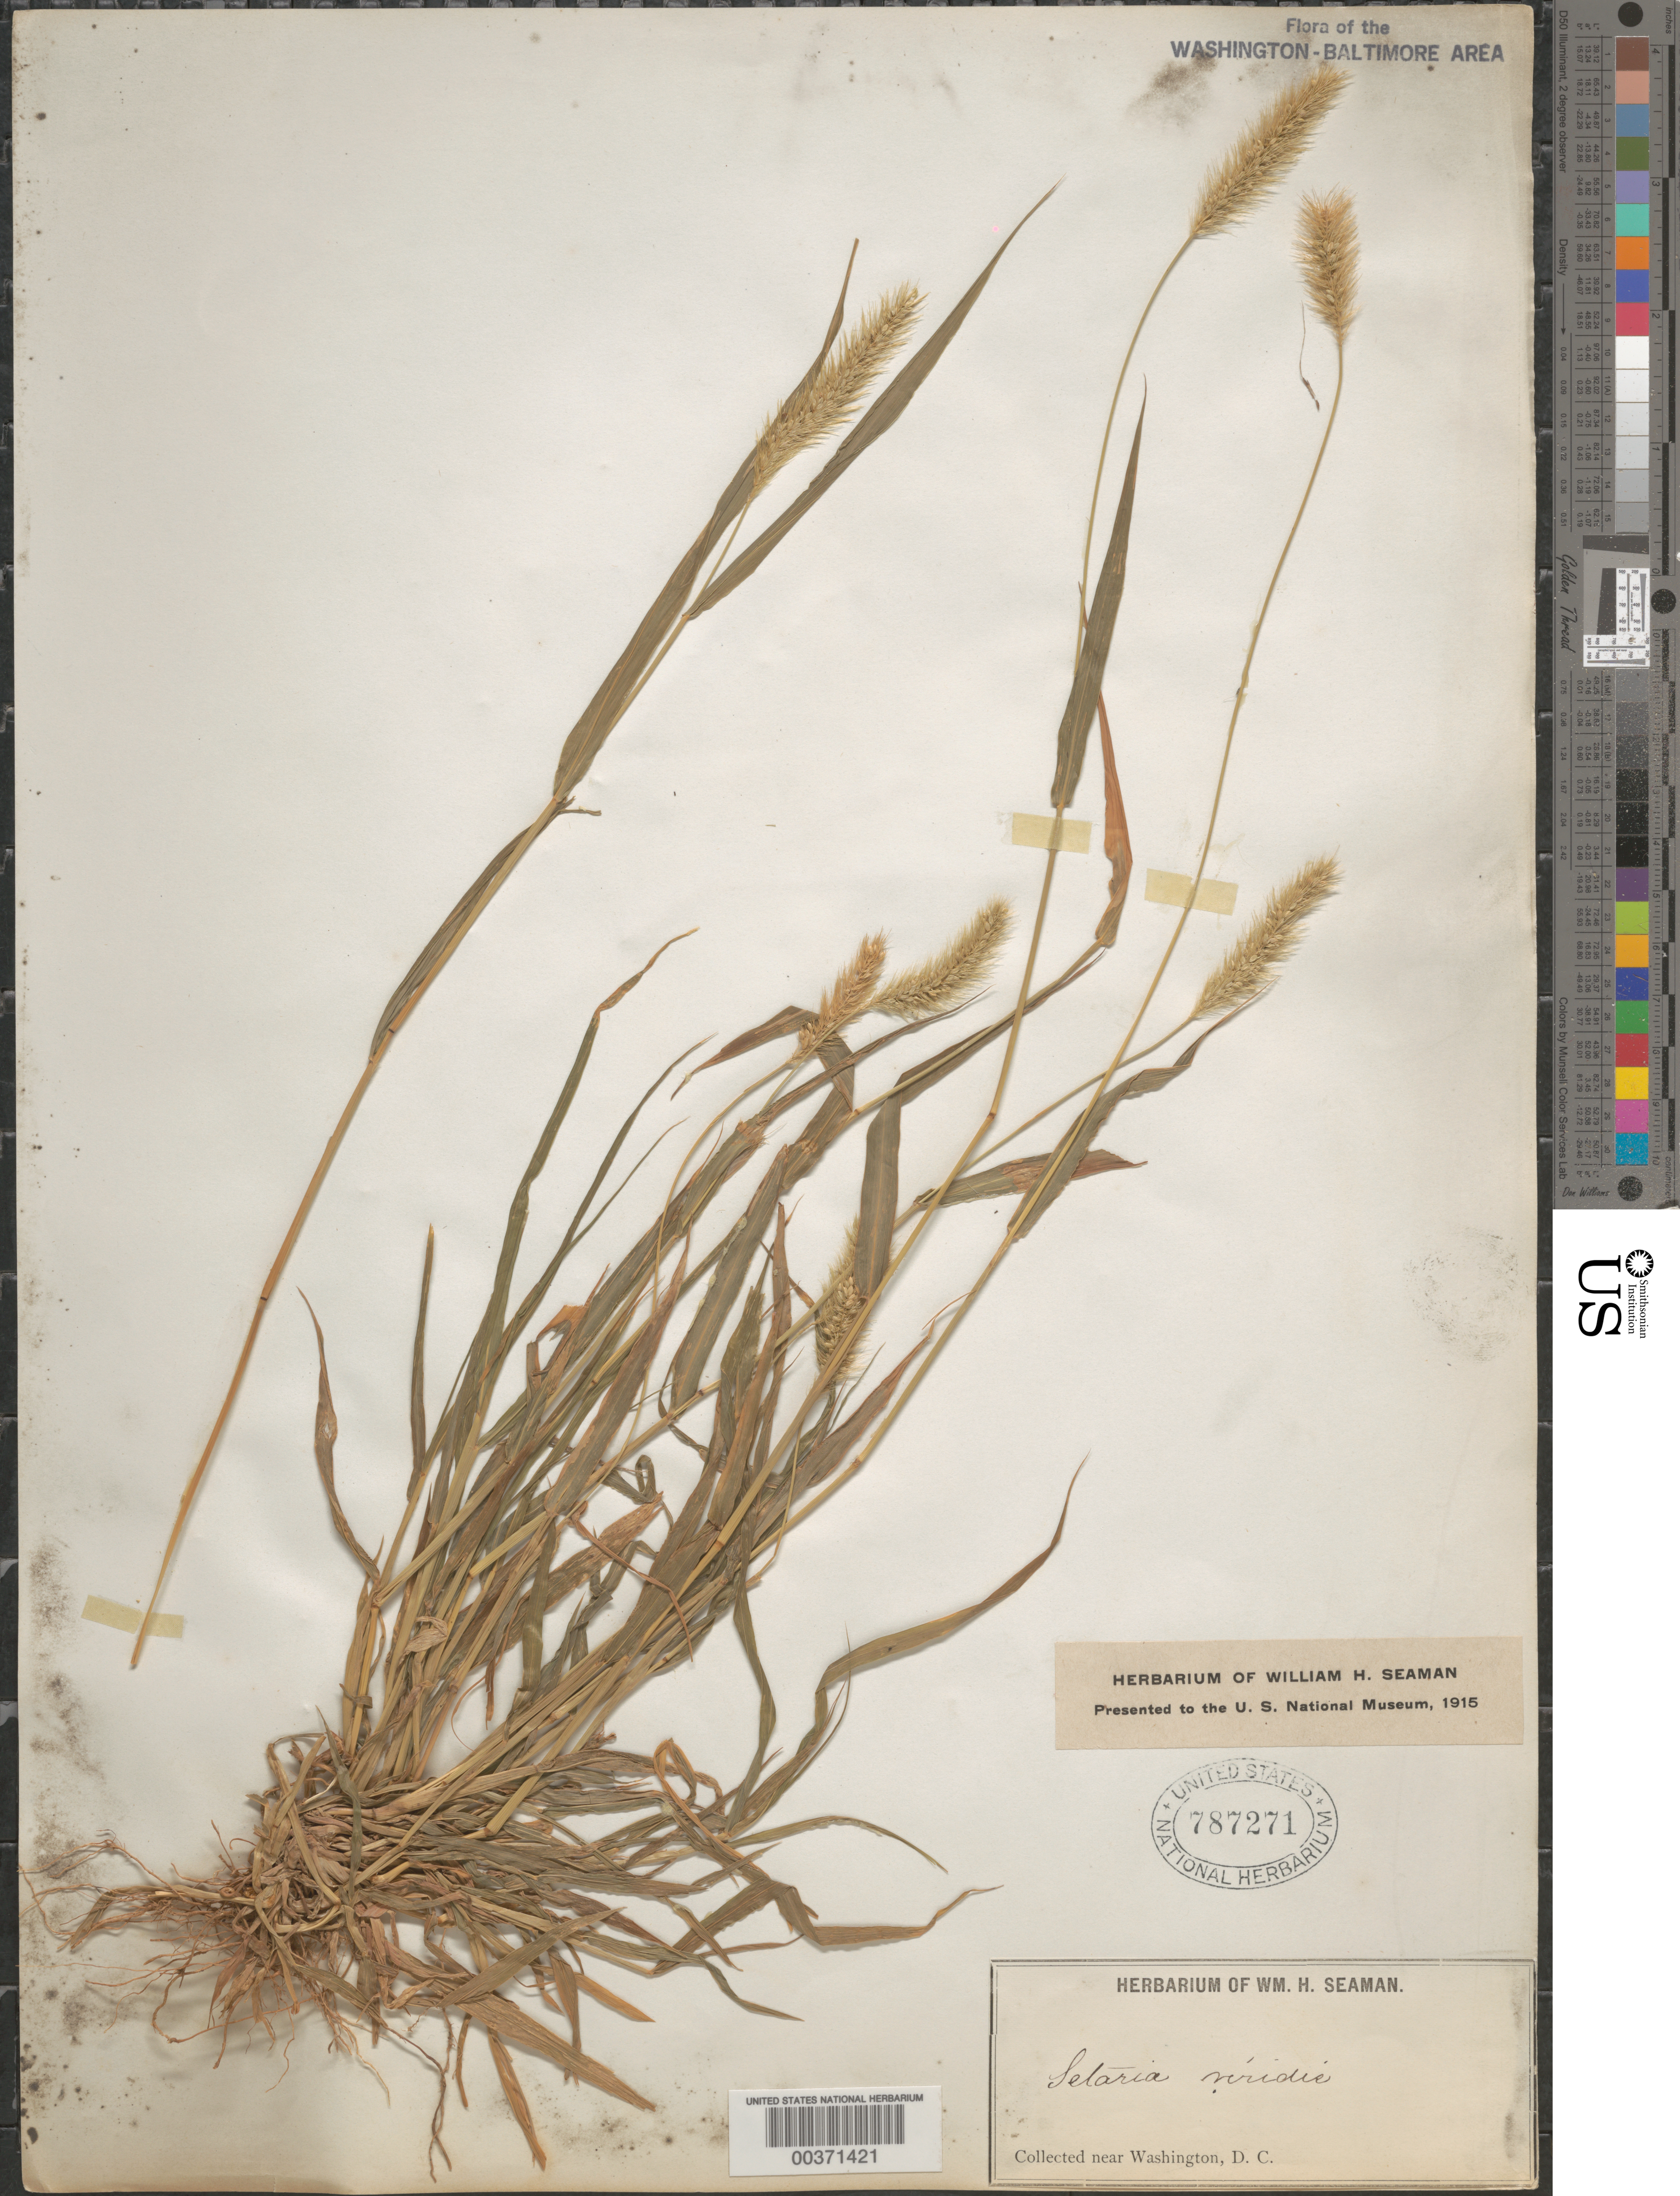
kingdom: Plantae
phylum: Tracheophyta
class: Liliopsida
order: Poales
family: Poaceae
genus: Setaria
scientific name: Setaria viridis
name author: (L.) P. Beauv.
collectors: W. Seaman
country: United States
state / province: District of Columbia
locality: Washington DC and vicinity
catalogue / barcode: US 787271